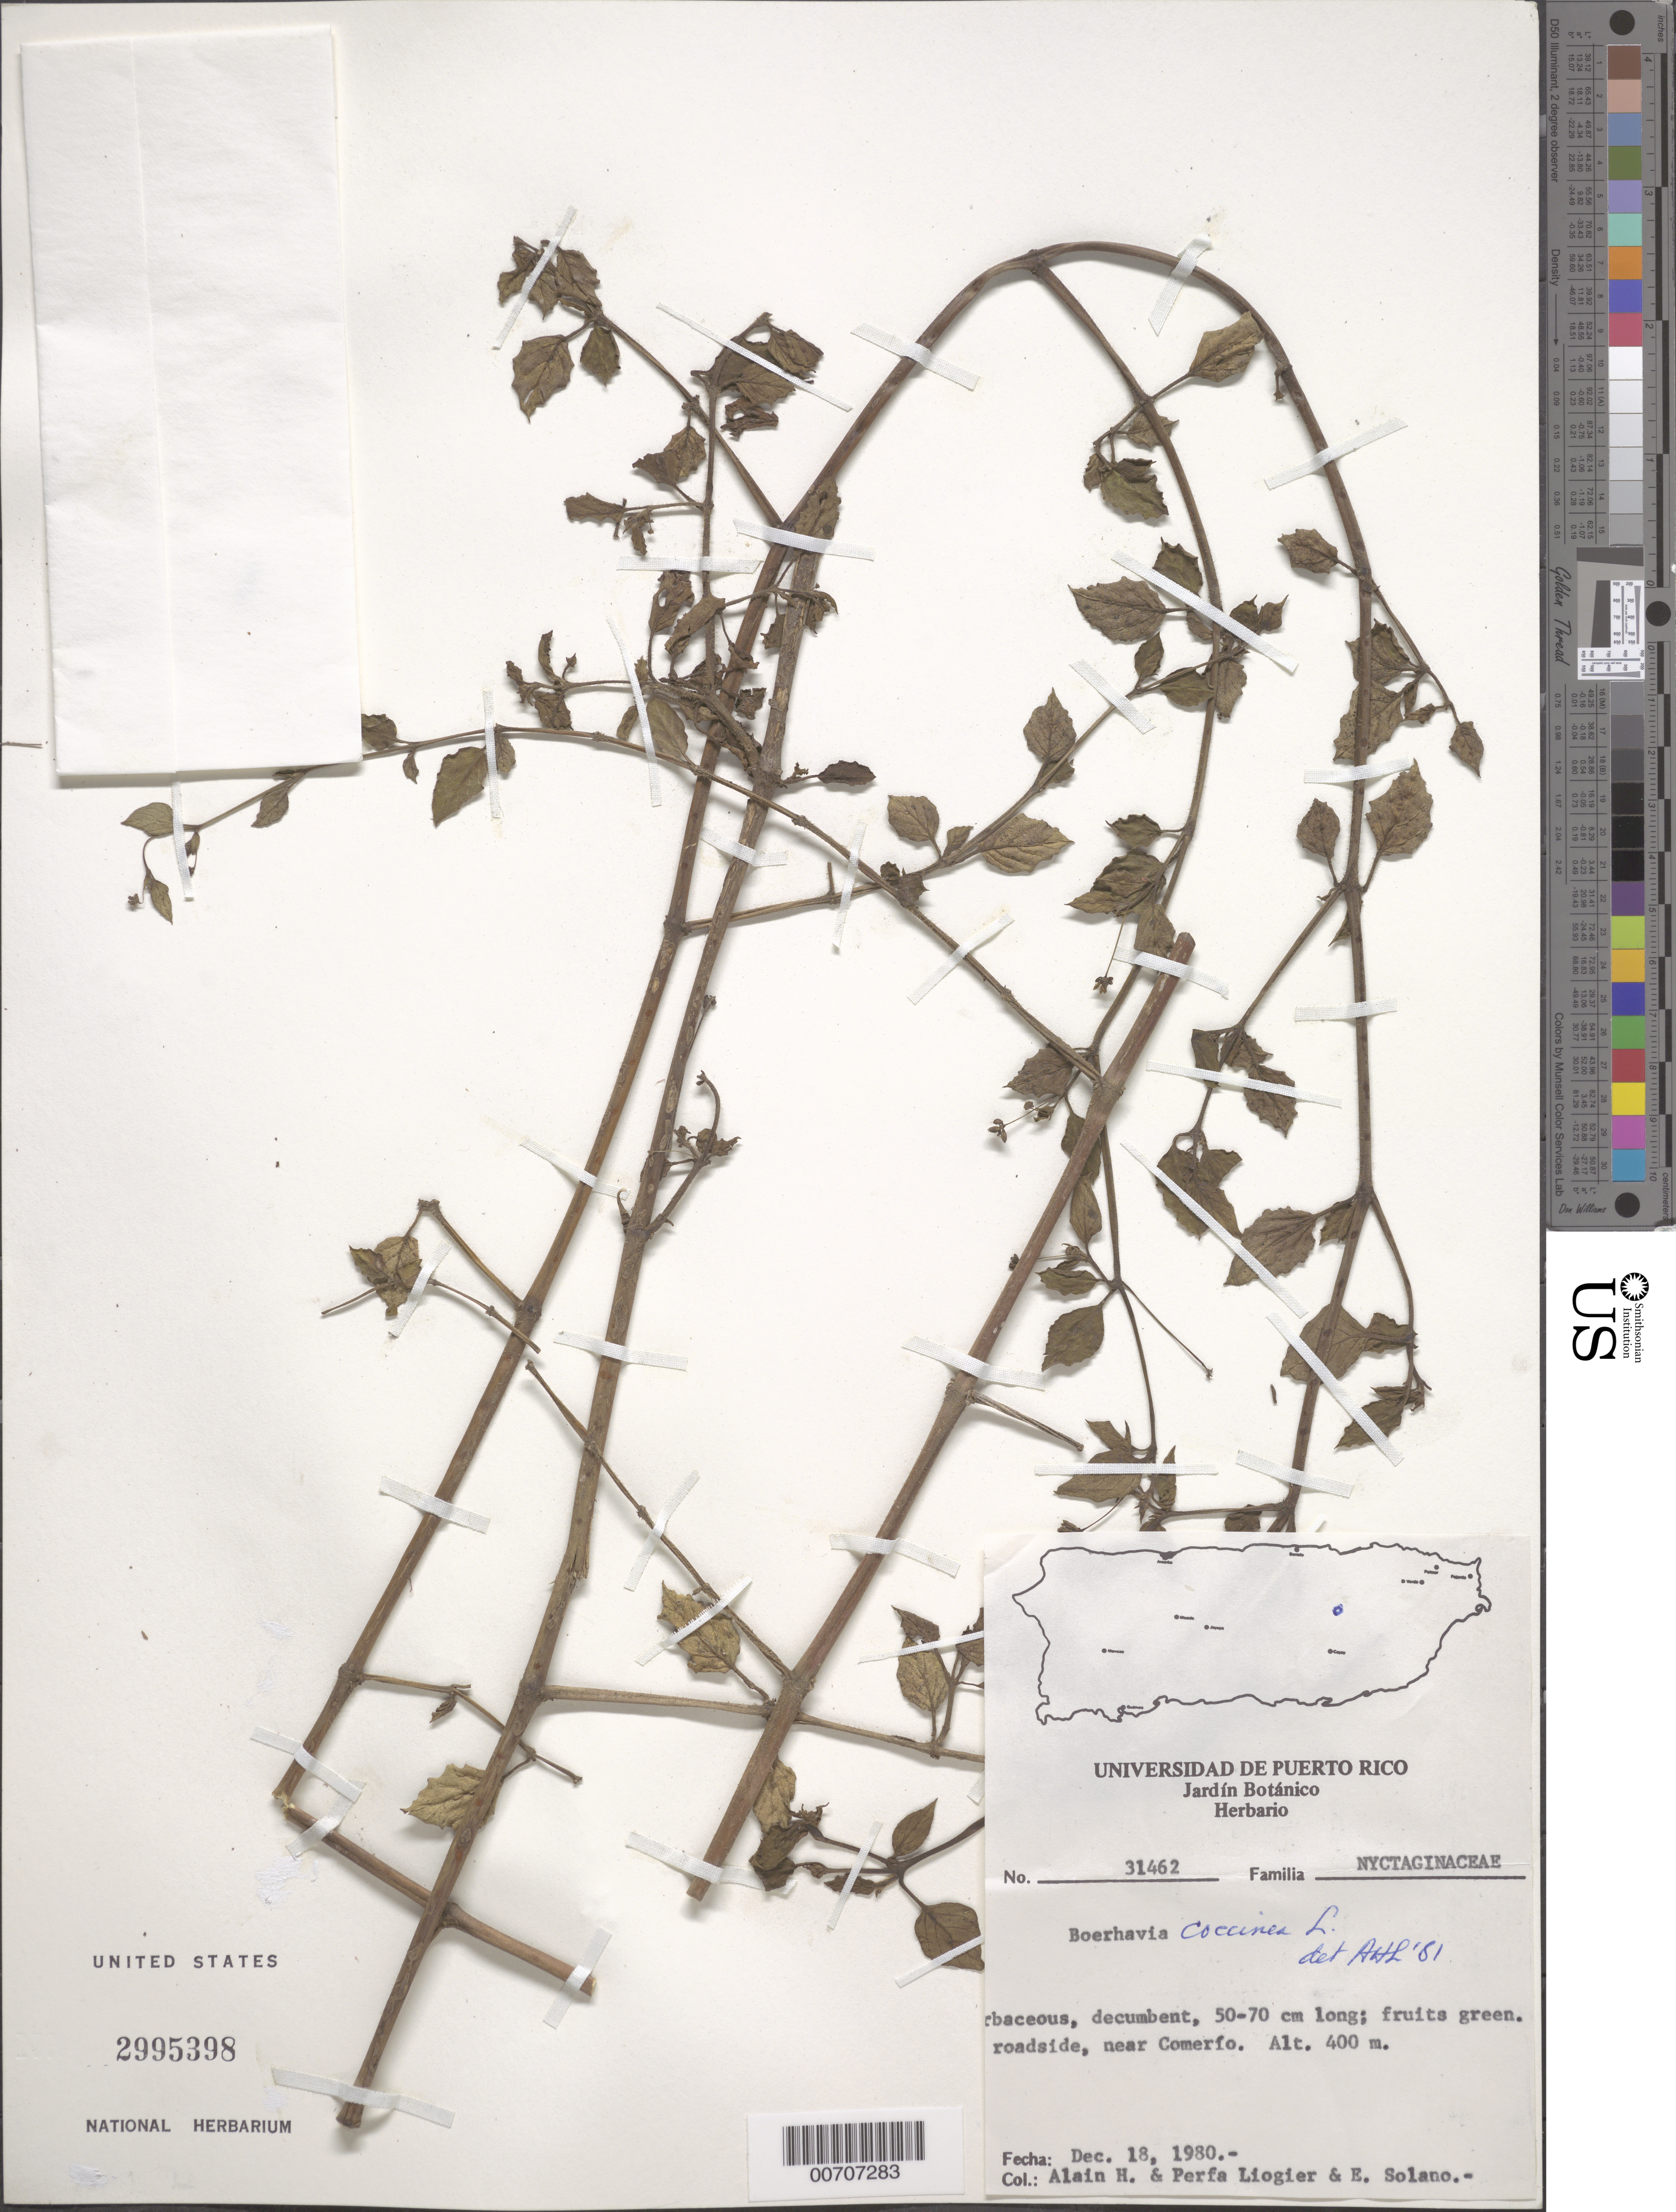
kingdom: Plantae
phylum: Tracheophyta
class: Magnoliopsida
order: Caryophyllales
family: Nyctaginaceae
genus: Boerhavia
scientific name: Boerhavia coccinea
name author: Mill.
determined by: Liogier, Alain H.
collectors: A. H. Liogier, M. P. Liogier & E. Solano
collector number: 31462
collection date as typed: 18 Dec 1980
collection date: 1980-12-18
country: Puerto Rico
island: Greater Antilles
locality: Comerío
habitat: Roadside near Comerío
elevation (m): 400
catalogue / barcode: US 2995398